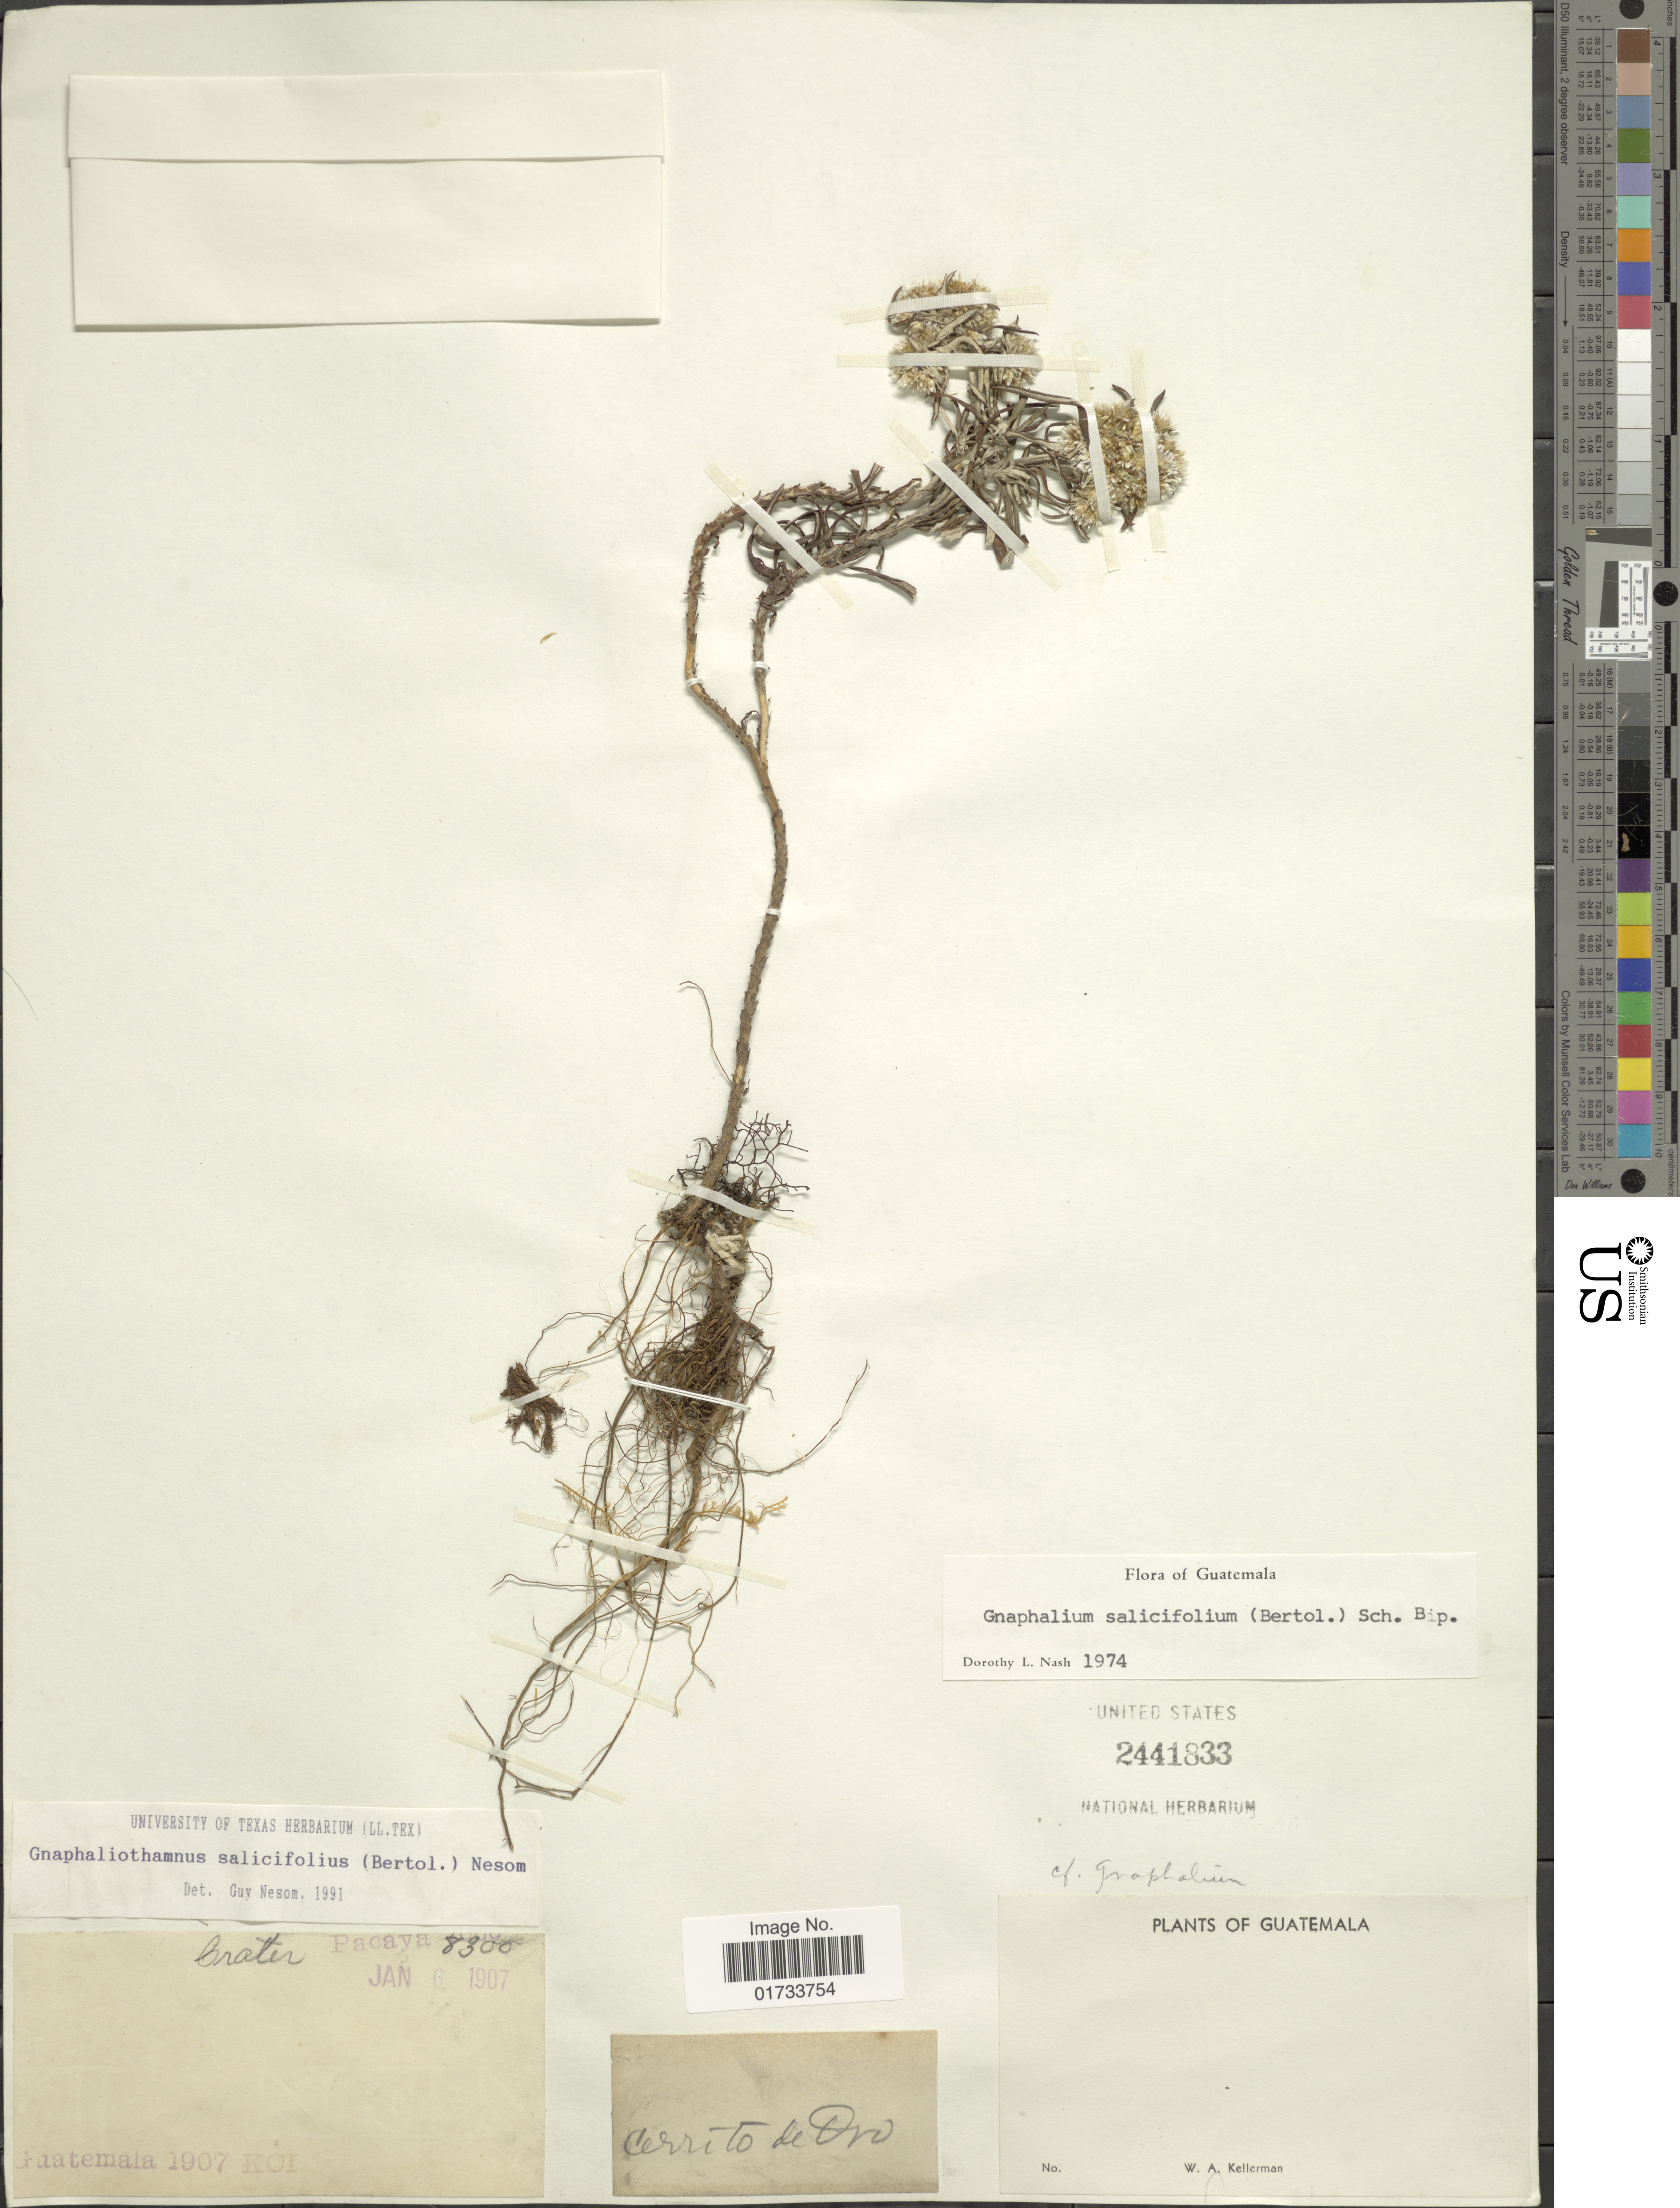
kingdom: Plantae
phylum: Tracheophyta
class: Magnoliopsida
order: Asterales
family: Asteraceae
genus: Chionolaena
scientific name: Chionolaena salicifolia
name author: (Bertol.) G.L. Nesom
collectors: W. Kellerman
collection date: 1907-01-06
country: Guatemala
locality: Crater, Pacaya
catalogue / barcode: US 24418363